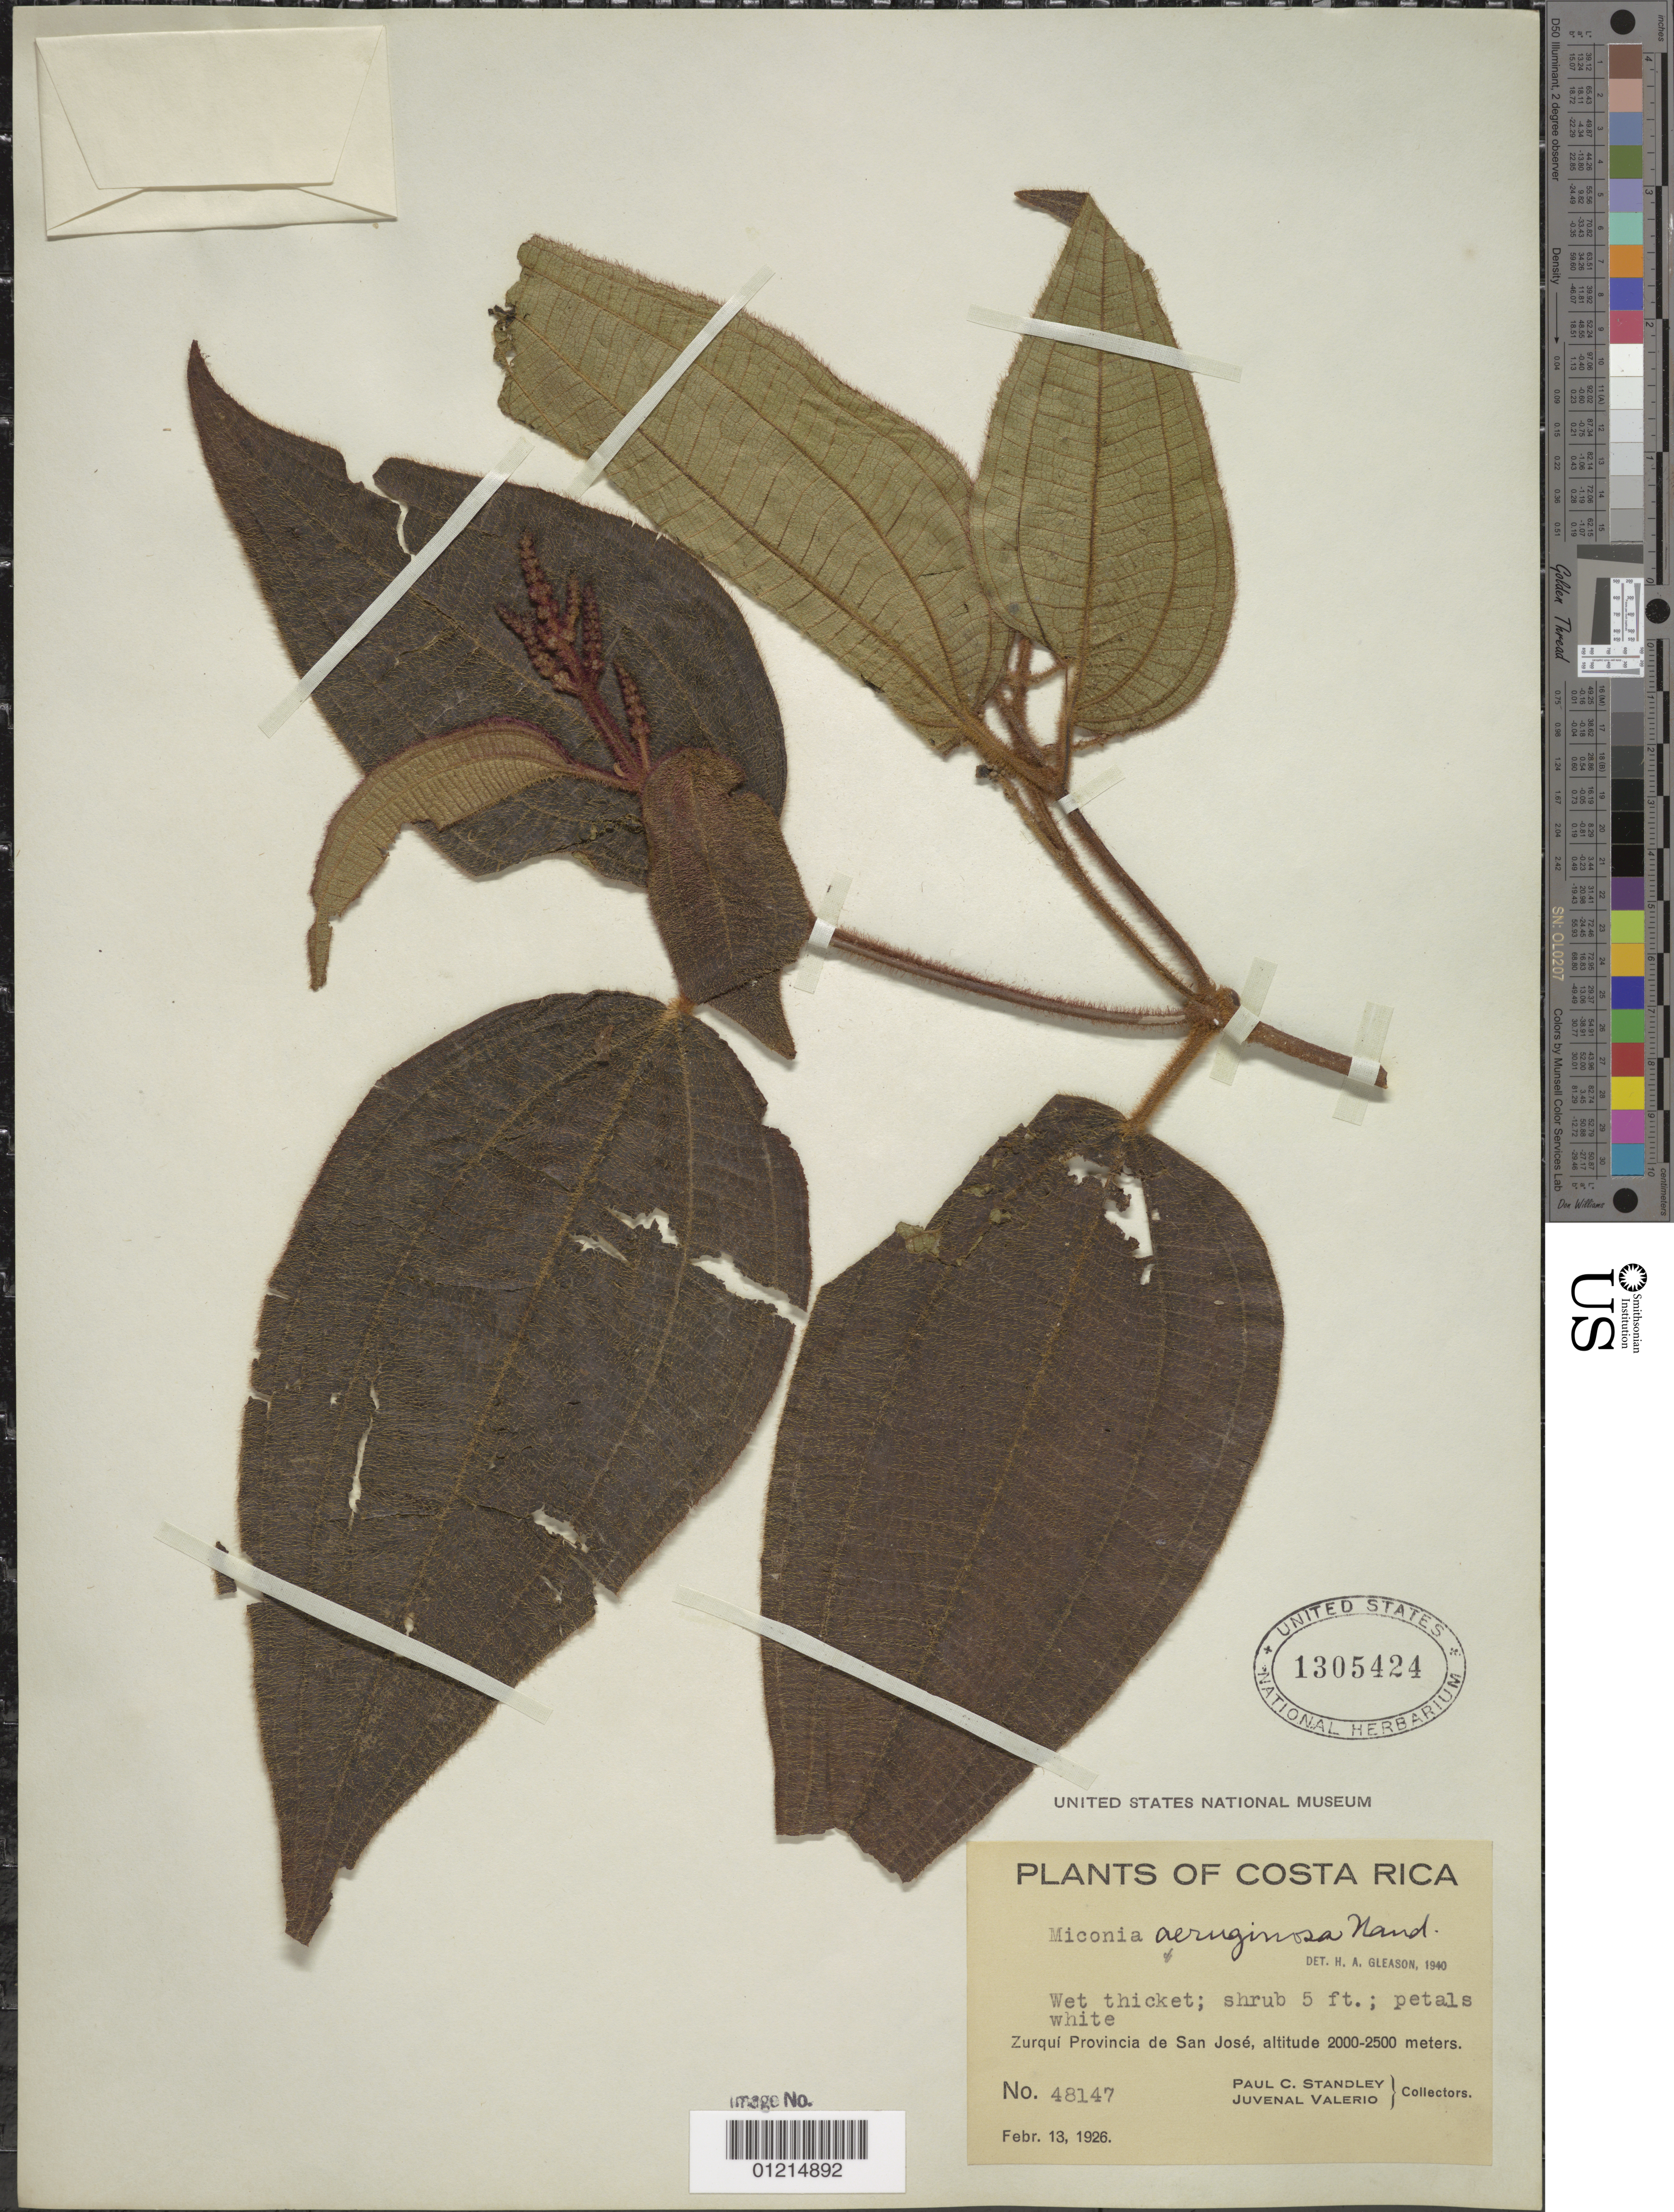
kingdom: Plantae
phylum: Tracheophyta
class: Magnoliopsida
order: Myrtales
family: Melastomataceae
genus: Miconia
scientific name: Miconia aeruginosa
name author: Naudin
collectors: P. C. Standley & J. Valerio R.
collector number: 48147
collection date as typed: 13 Feb 1926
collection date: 1926-02-13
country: Costa Rica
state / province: San José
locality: Zurqui.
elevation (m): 2000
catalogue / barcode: US 1305424